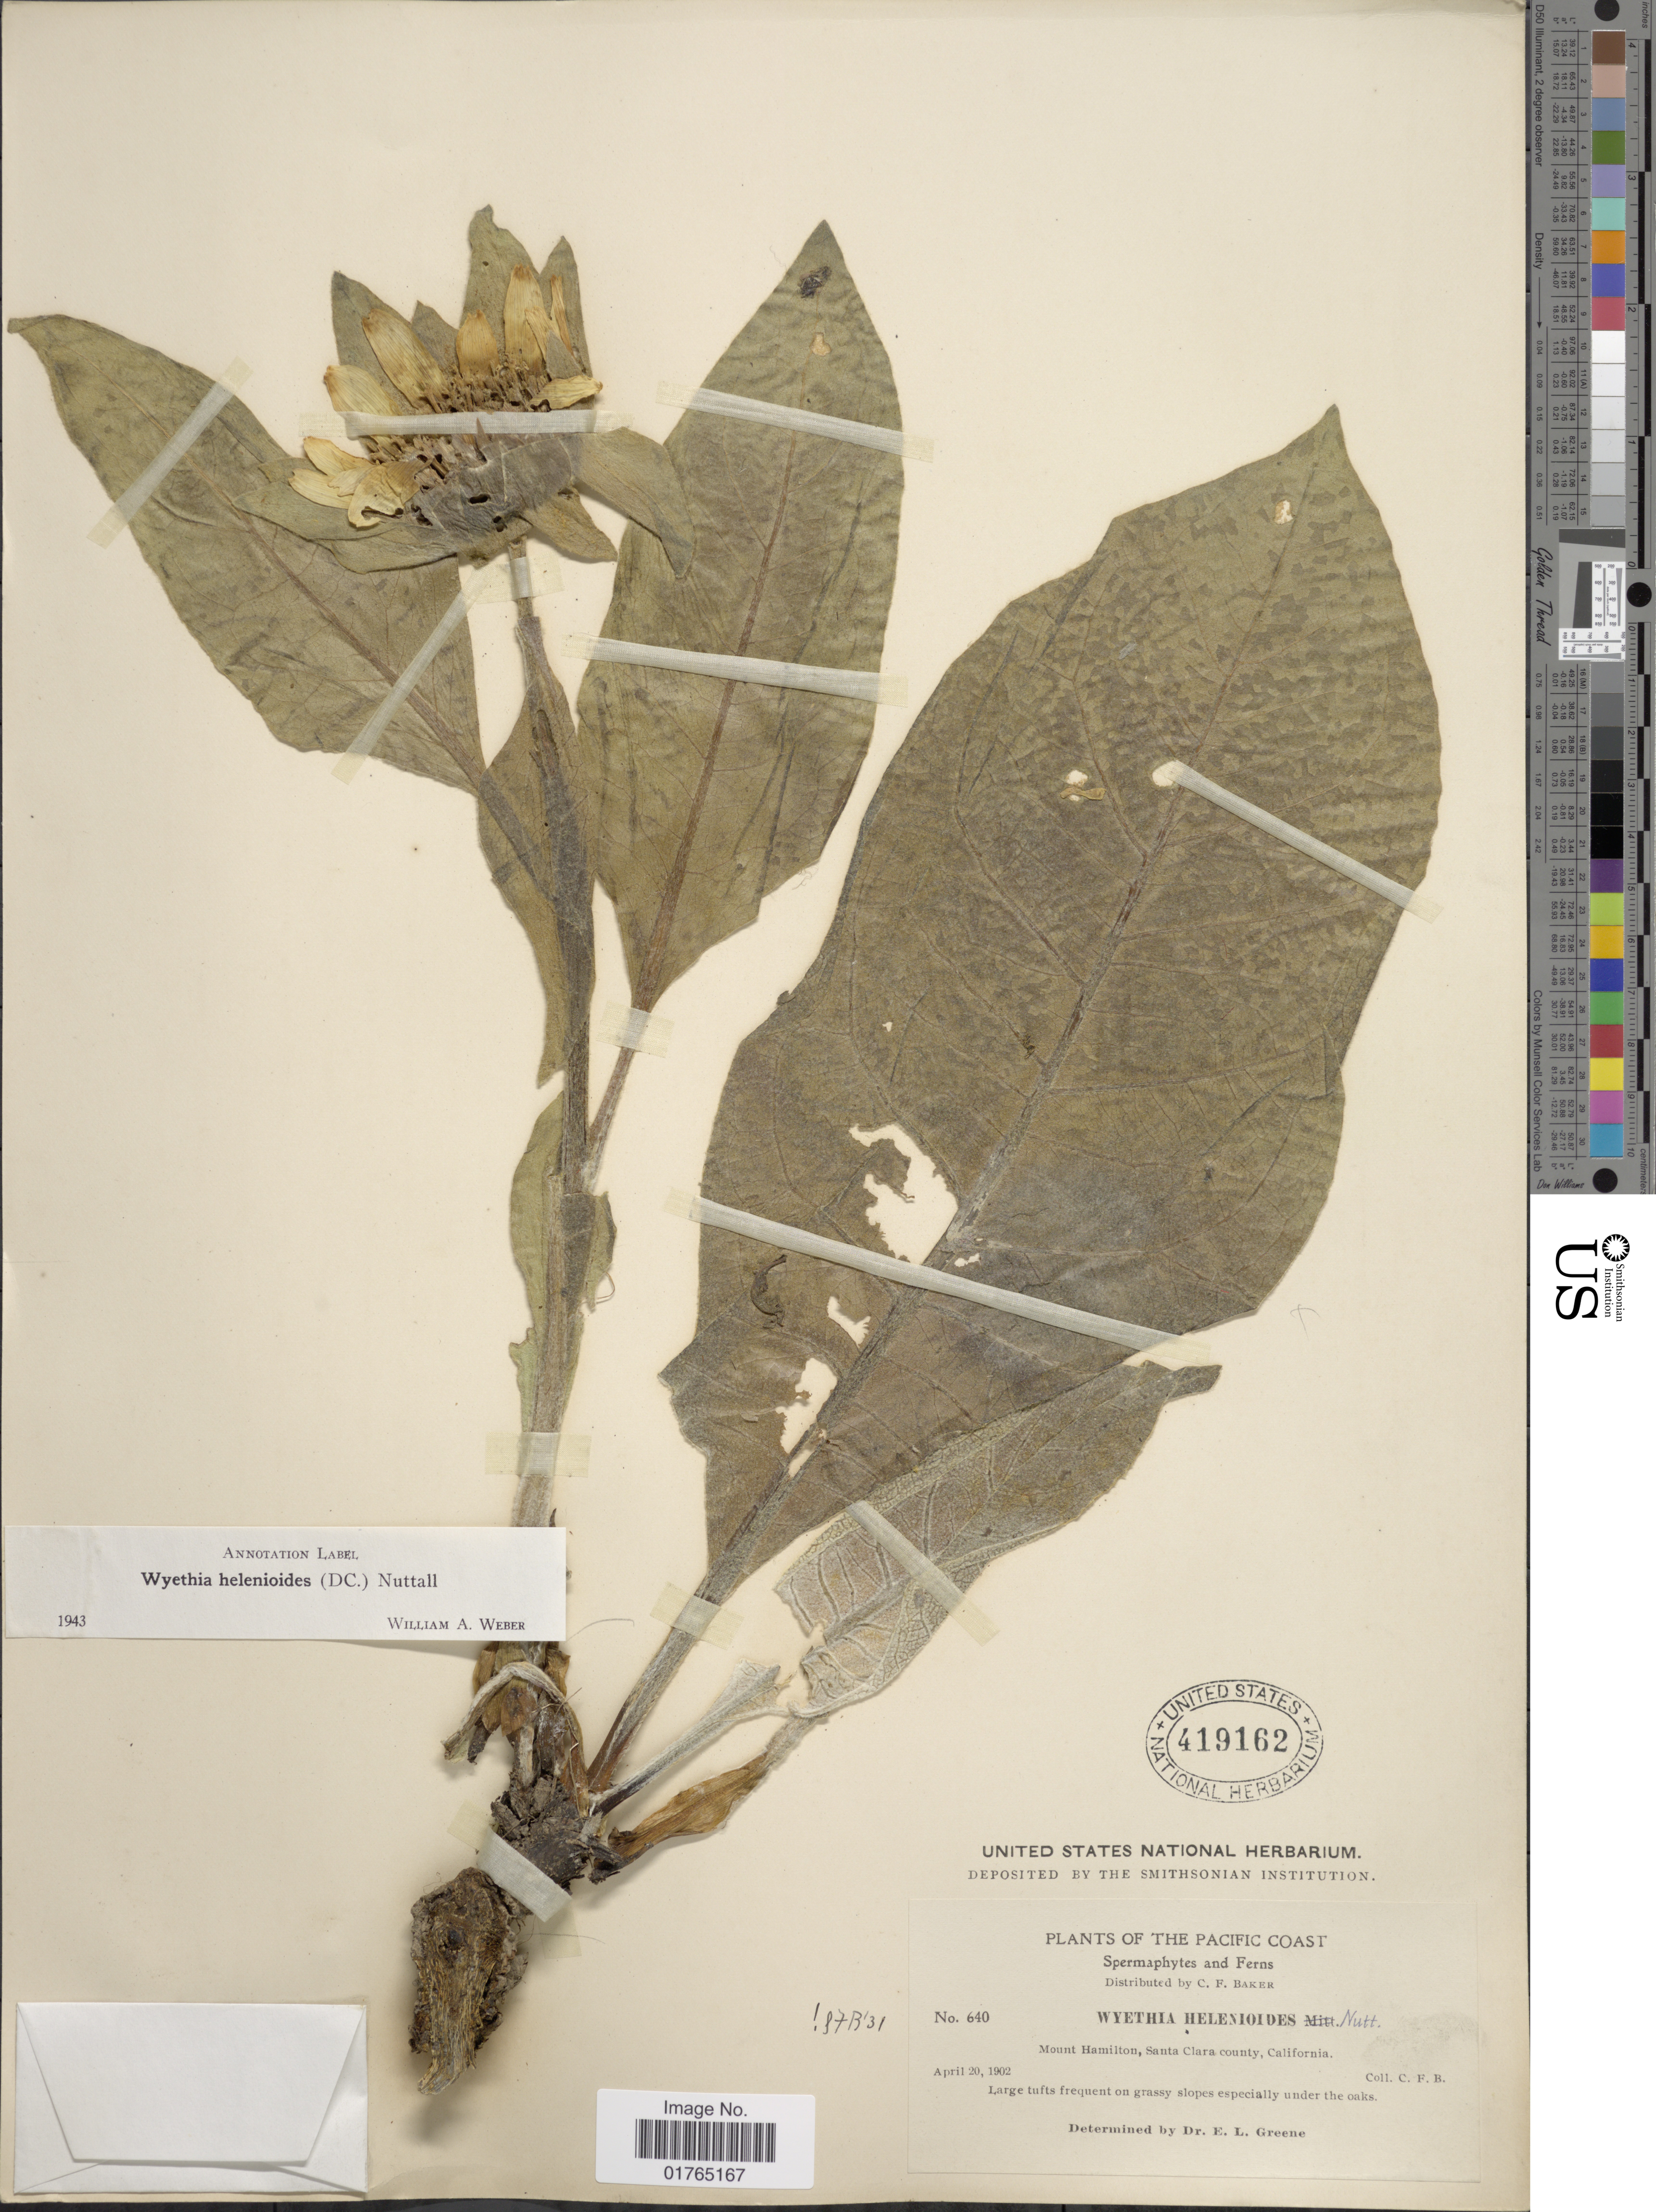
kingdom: Plantae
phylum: Tracheophyta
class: Magnoliopsida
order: Asterales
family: Asteraceae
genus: Wyethia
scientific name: Wyethia helenioides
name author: (DC.) Nutt.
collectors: C. F. Baker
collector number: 640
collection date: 1902-04-20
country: United States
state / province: California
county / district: Santa Clara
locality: Pacific Coast, Mount Hamilton, Santa Clara County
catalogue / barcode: US 419162